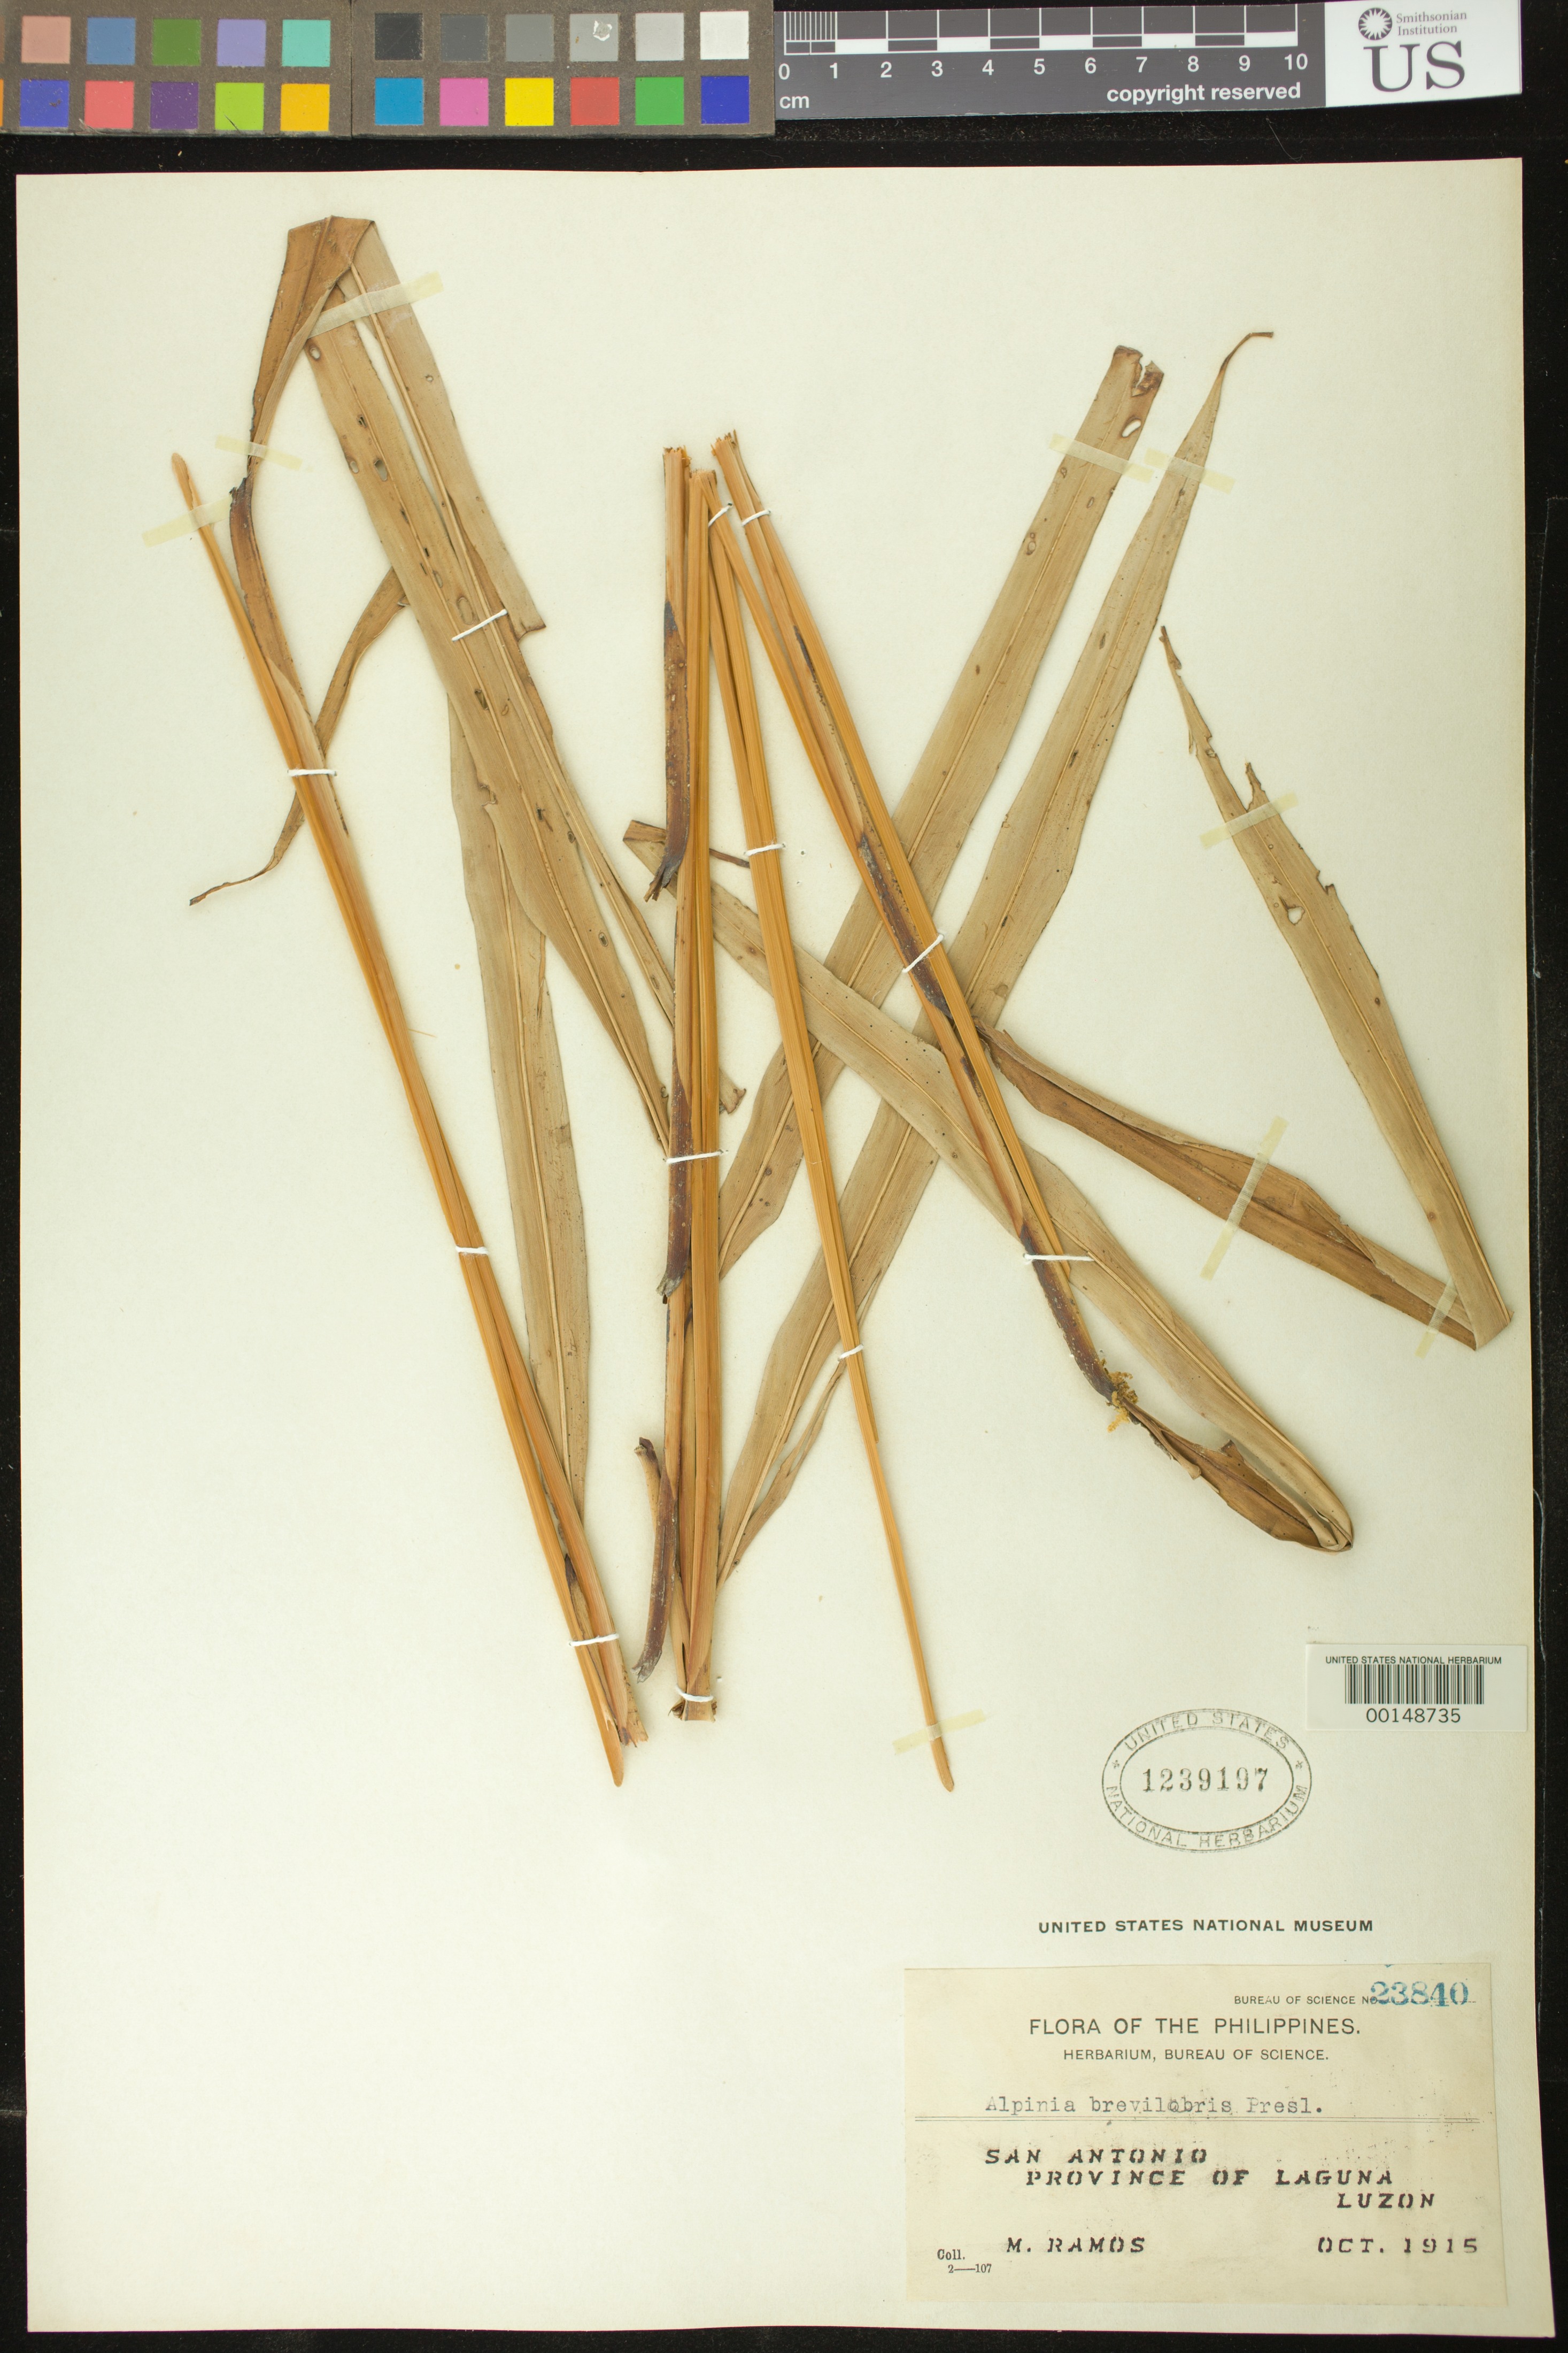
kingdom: Plantae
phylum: Tracheophyta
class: Liliopsida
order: Zingiberales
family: Zingiberaceae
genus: Alpinia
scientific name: Alpinia brevilabris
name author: C. Presl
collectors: M. Ramos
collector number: Bur. Sci. 23840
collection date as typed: Oct 1915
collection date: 1915-10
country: Philippines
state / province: Calabarzon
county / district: Laguna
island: Luzon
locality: San antonio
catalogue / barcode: US 1239197